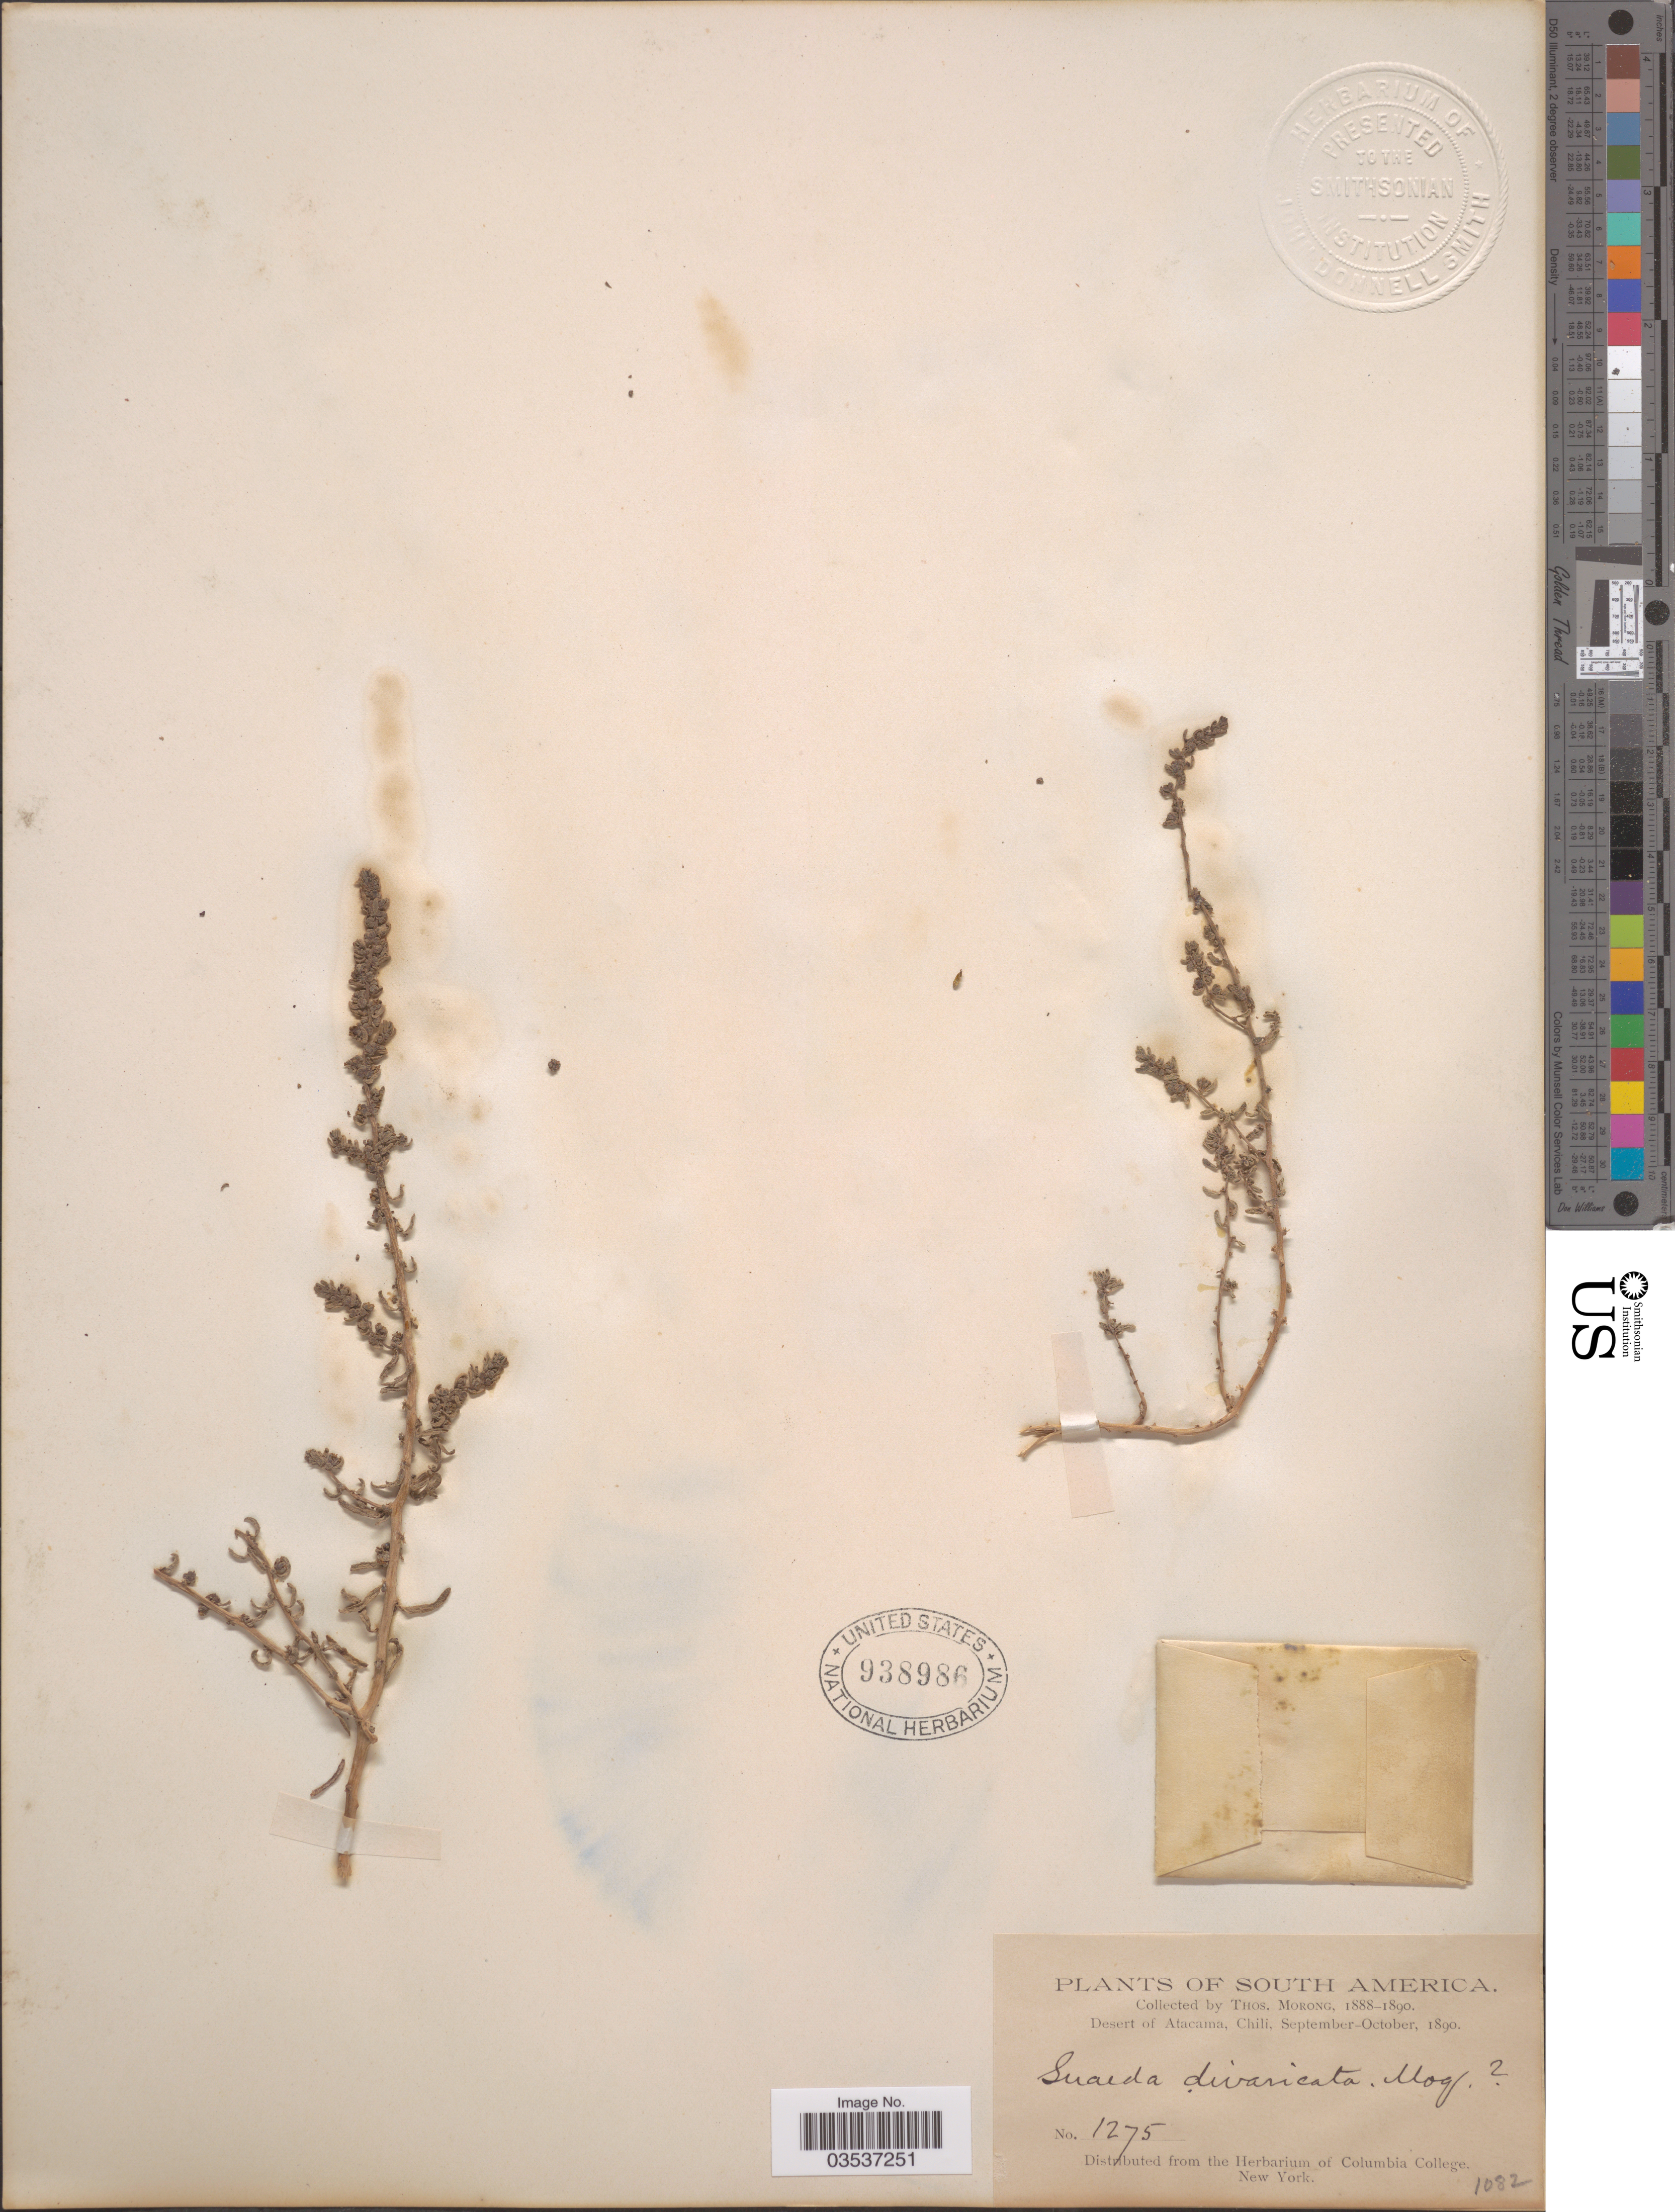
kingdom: Plantae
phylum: Tracheophyta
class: Magnoliopsida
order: Caryophyllales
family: Amaranthaceae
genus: Suaeda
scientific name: Suaeda divaricata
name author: Moq.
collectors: ex herb. T. Morong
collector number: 1275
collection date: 1888/1890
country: Chile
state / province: Atacama (III)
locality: Desert of Atacama.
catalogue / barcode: US 938986